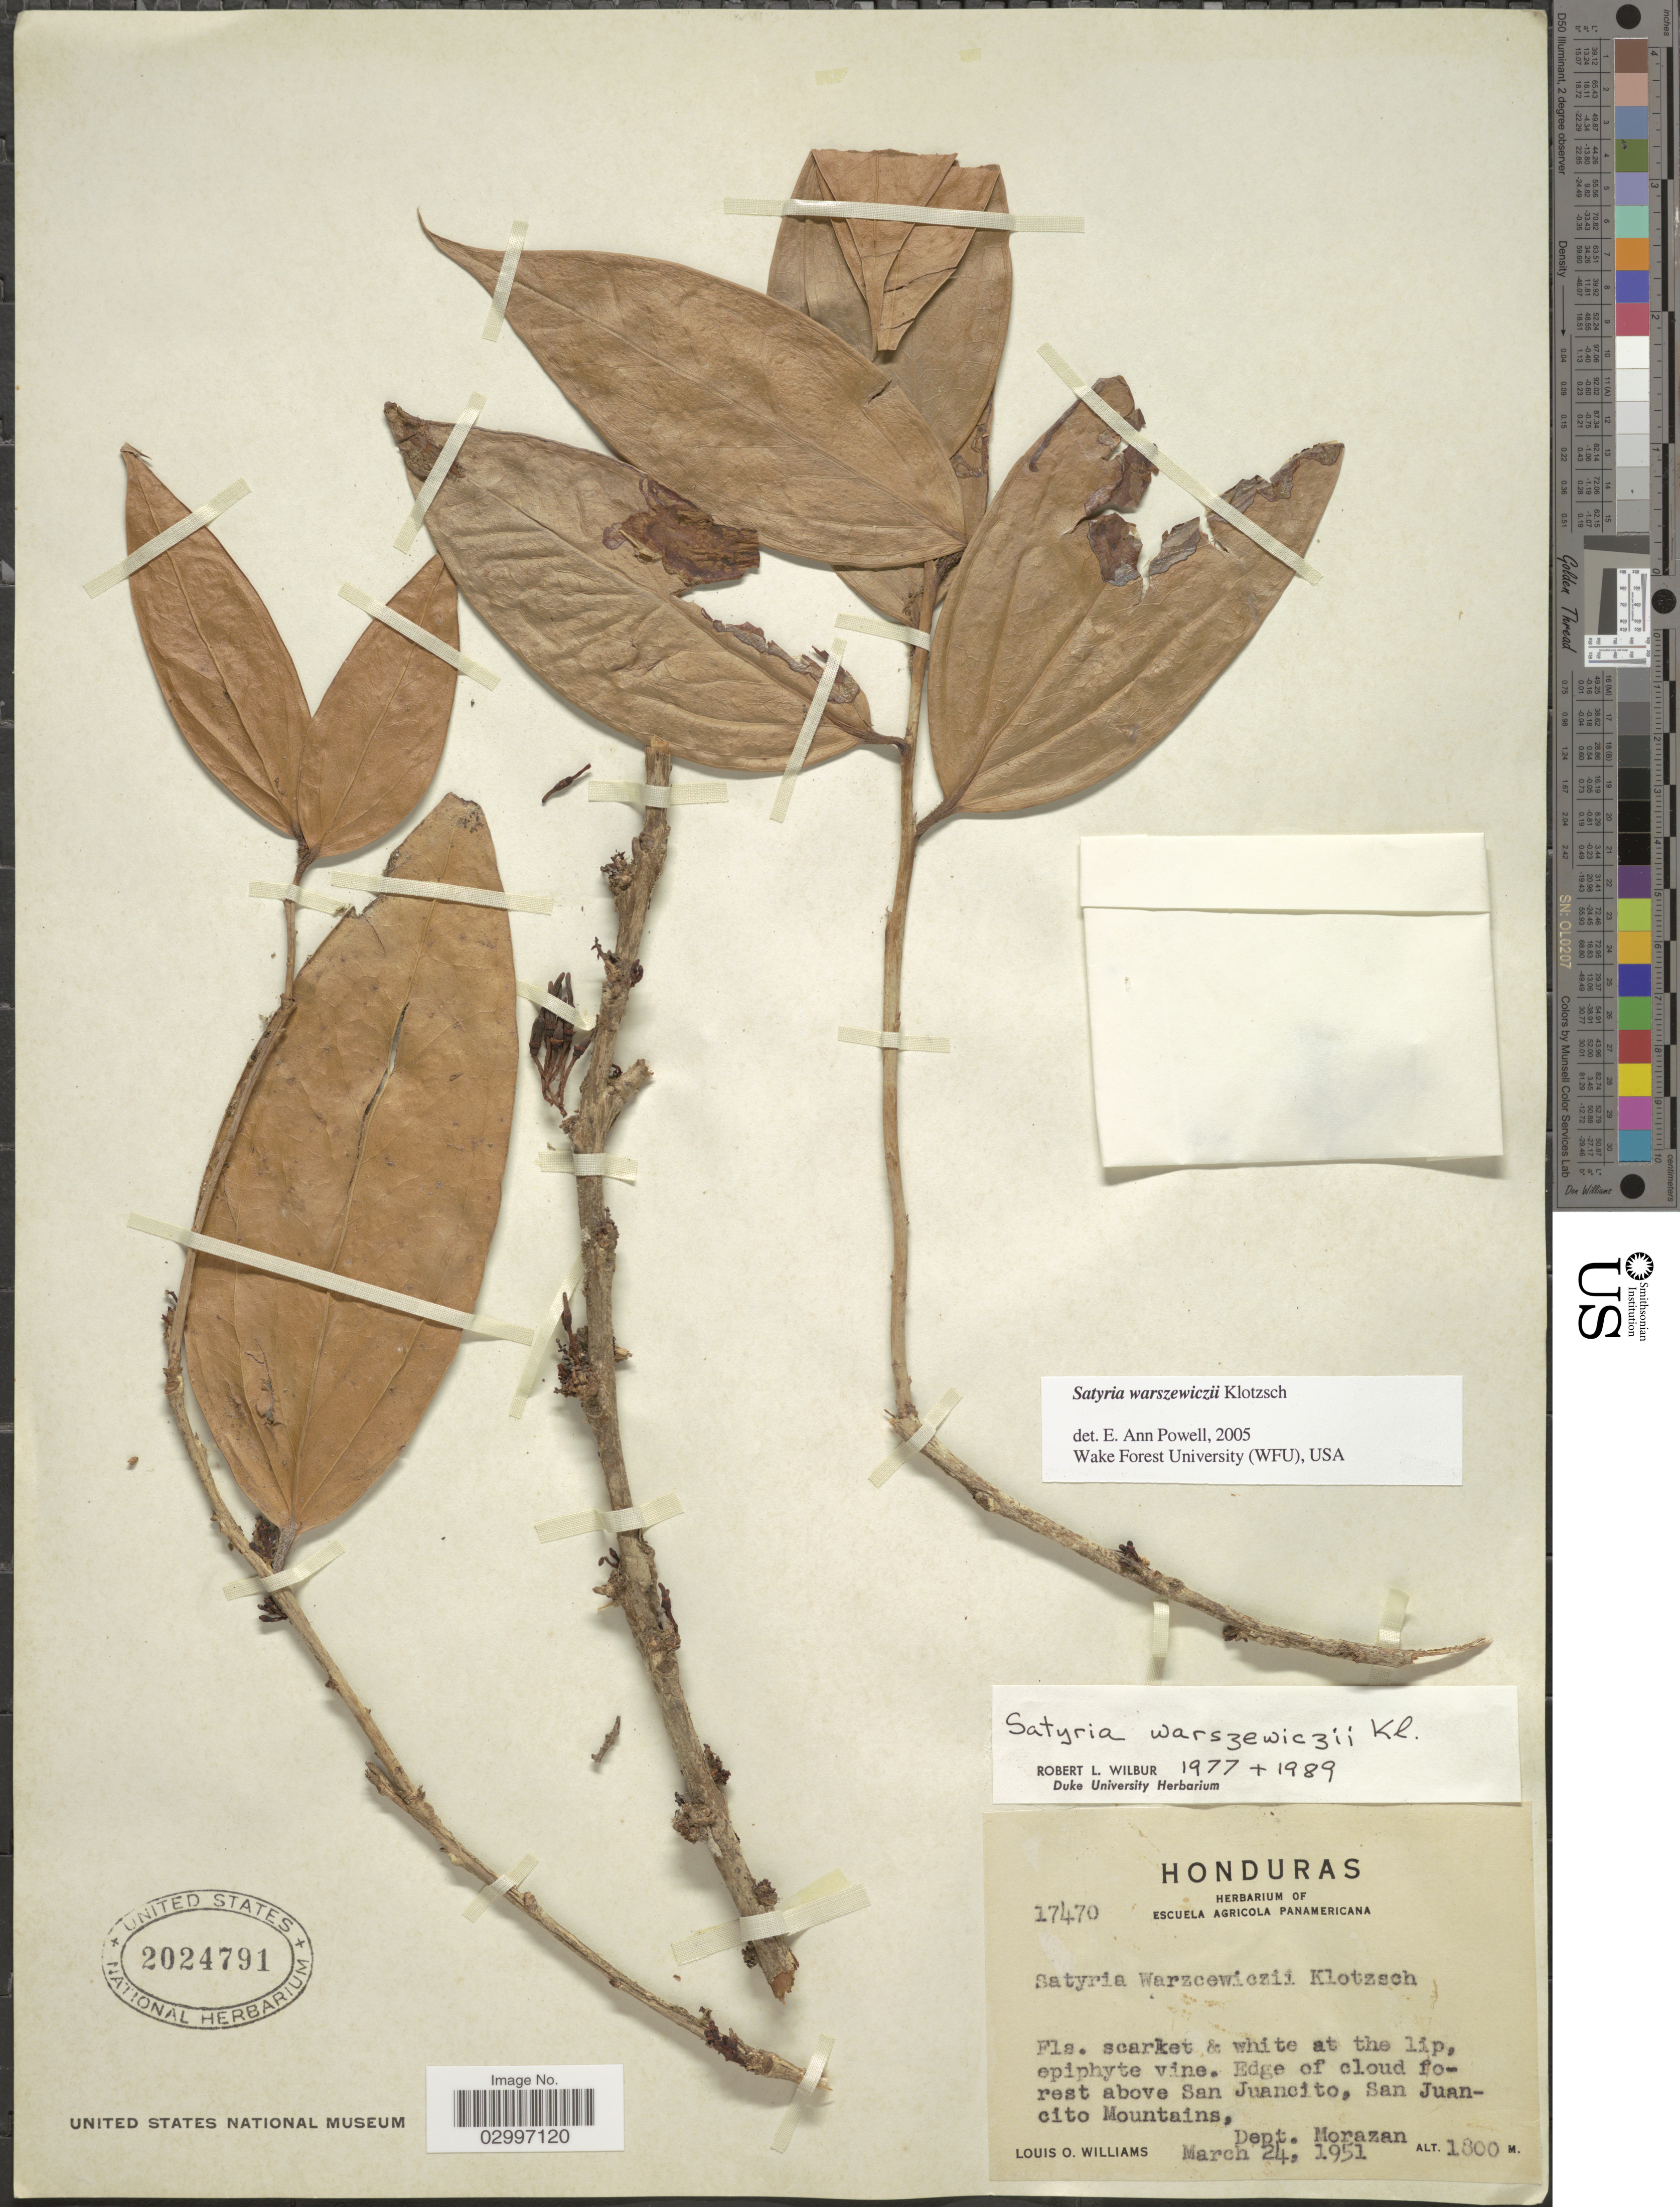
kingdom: Plantae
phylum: Tracheophyta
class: Magnoliopsida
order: Ericales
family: Ericaceae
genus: Satyria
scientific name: Satyria warszewiczii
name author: Klotzsch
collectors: L. O. Williams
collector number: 17470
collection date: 1951-03-24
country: Honduras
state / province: Fco. Morazán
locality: Edge of cloud forest above San Juancito, San Juancito Mountains, Dept. Morazan.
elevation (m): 1800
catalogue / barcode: US 2024791